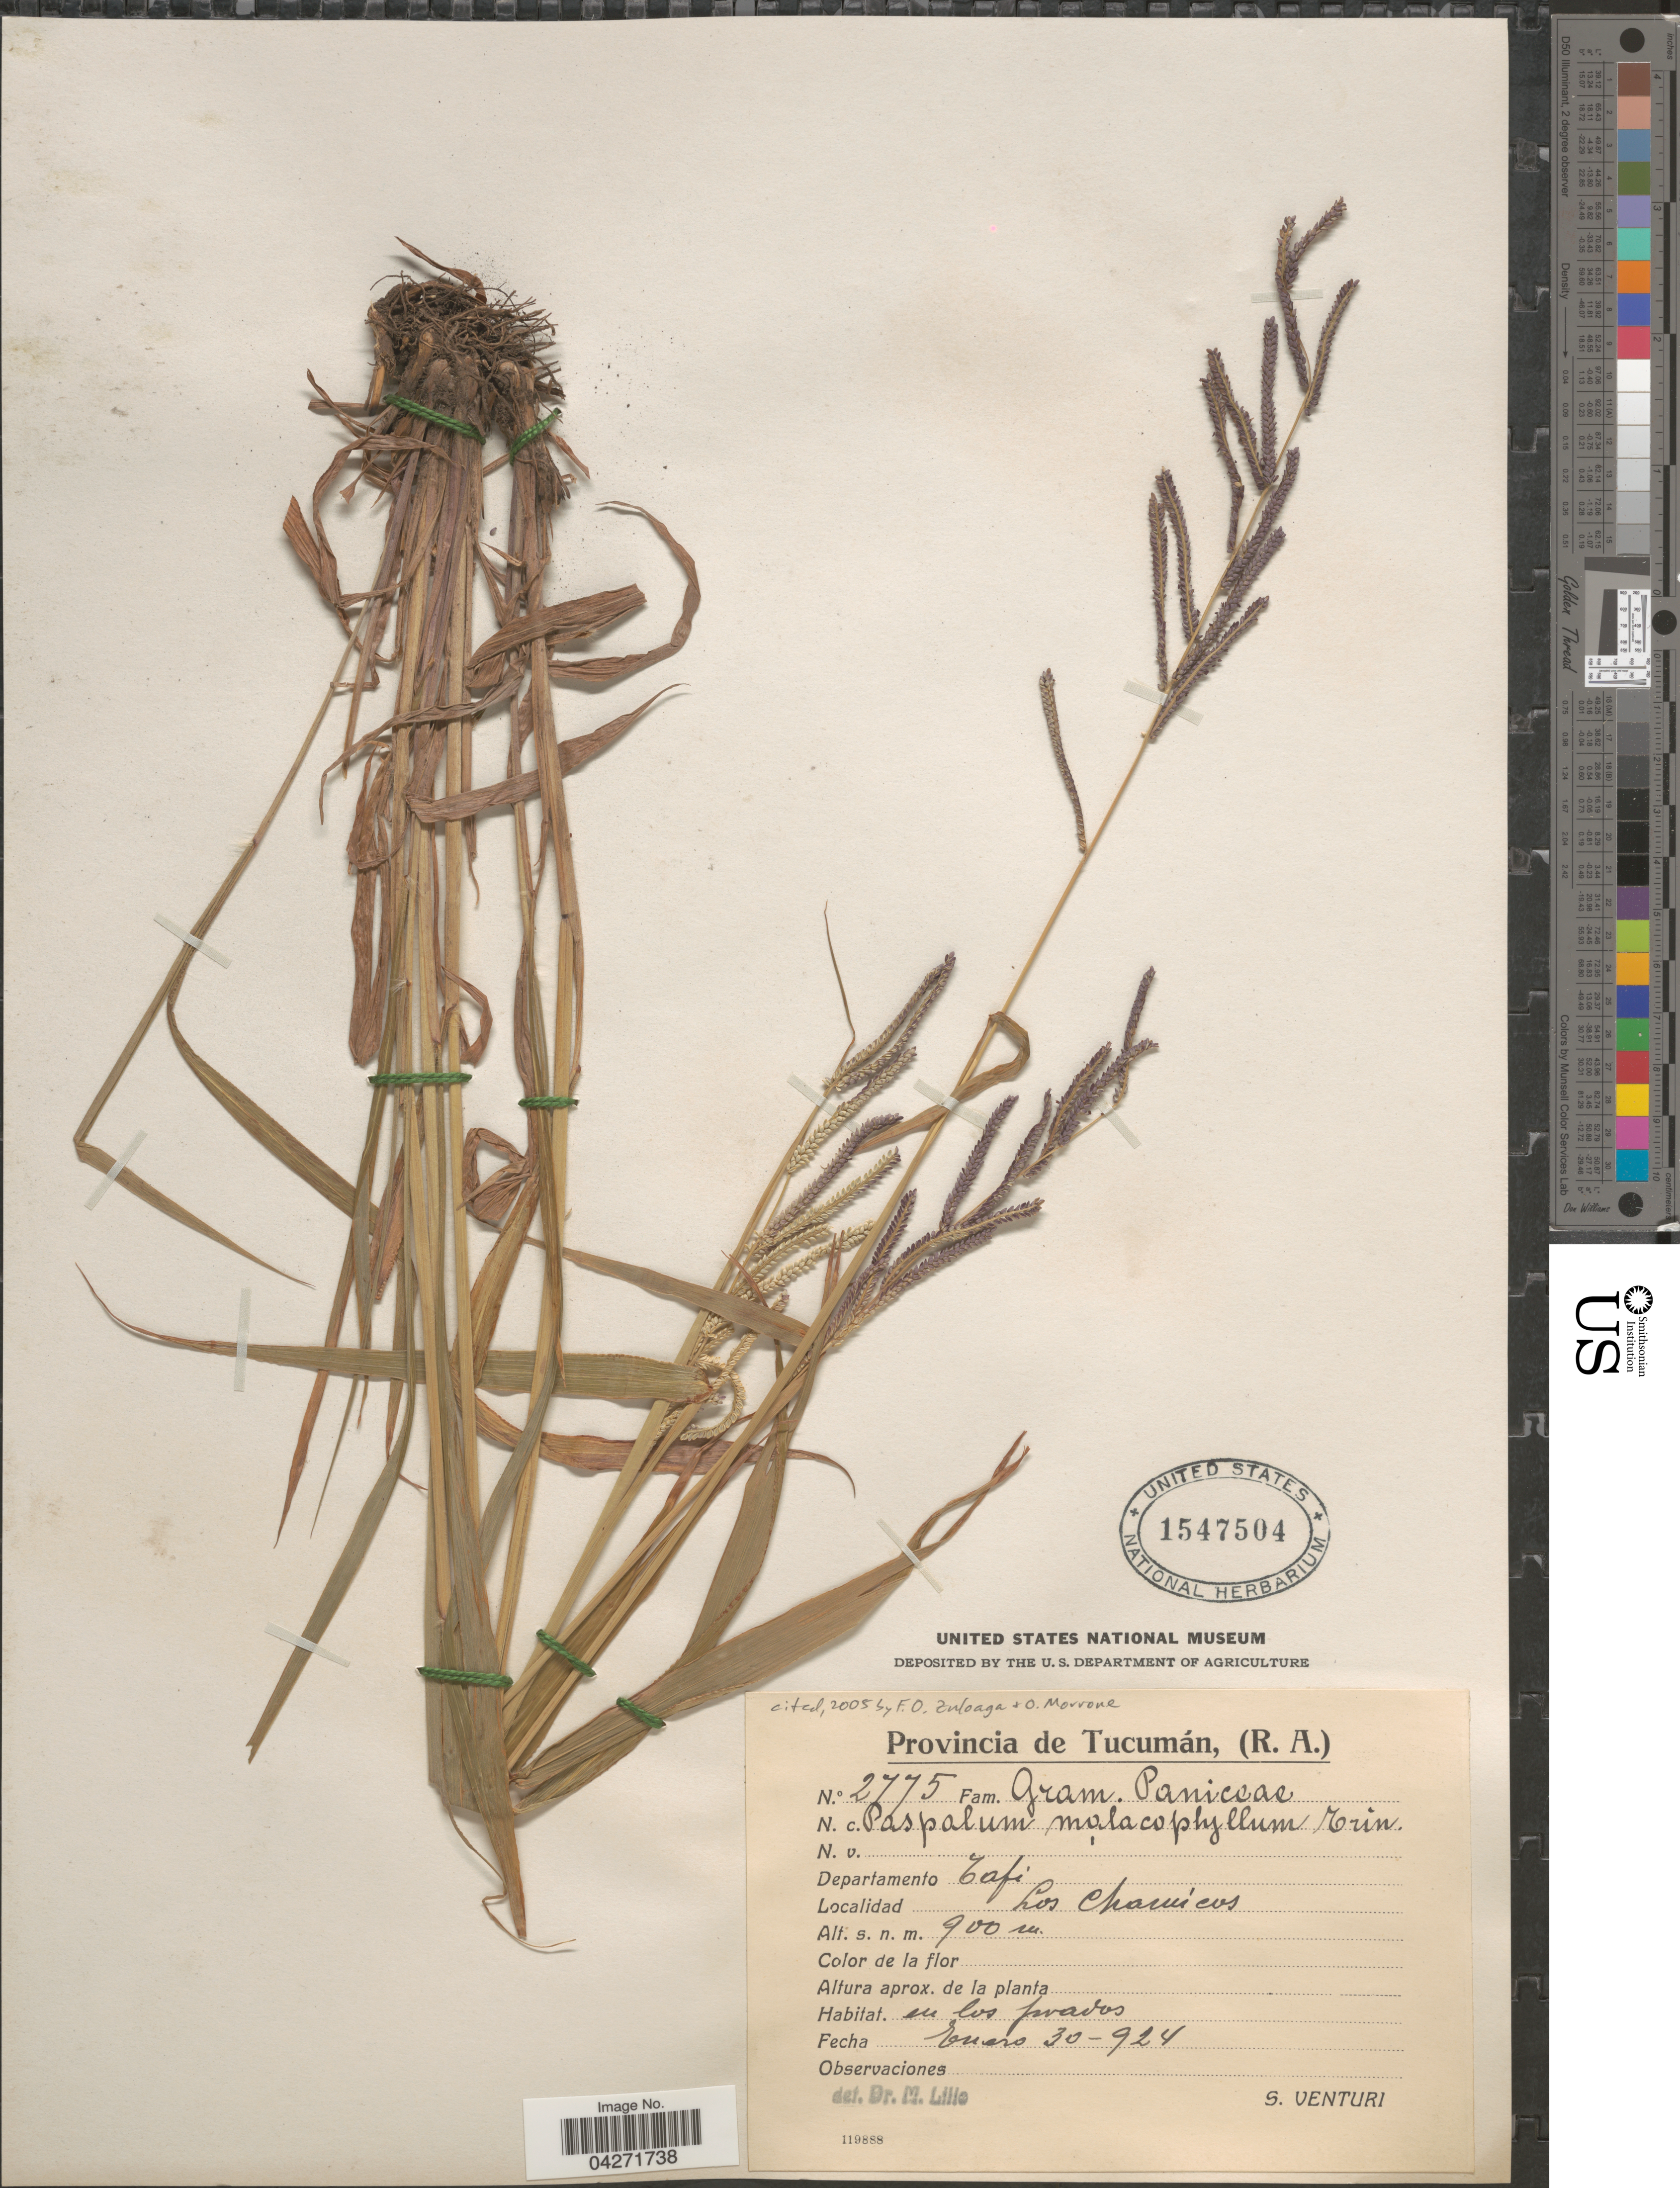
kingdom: Plantae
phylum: Tracheophyta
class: Liliopsida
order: Poales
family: Poaceae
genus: Paspalum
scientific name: Paspalum malacophyllum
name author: Trin.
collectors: S. Venturi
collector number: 2775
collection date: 1924-01-30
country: Argentina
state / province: Tucuman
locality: Departamento Tafi. Los Charnicos.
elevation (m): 900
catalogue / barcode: US 1547504